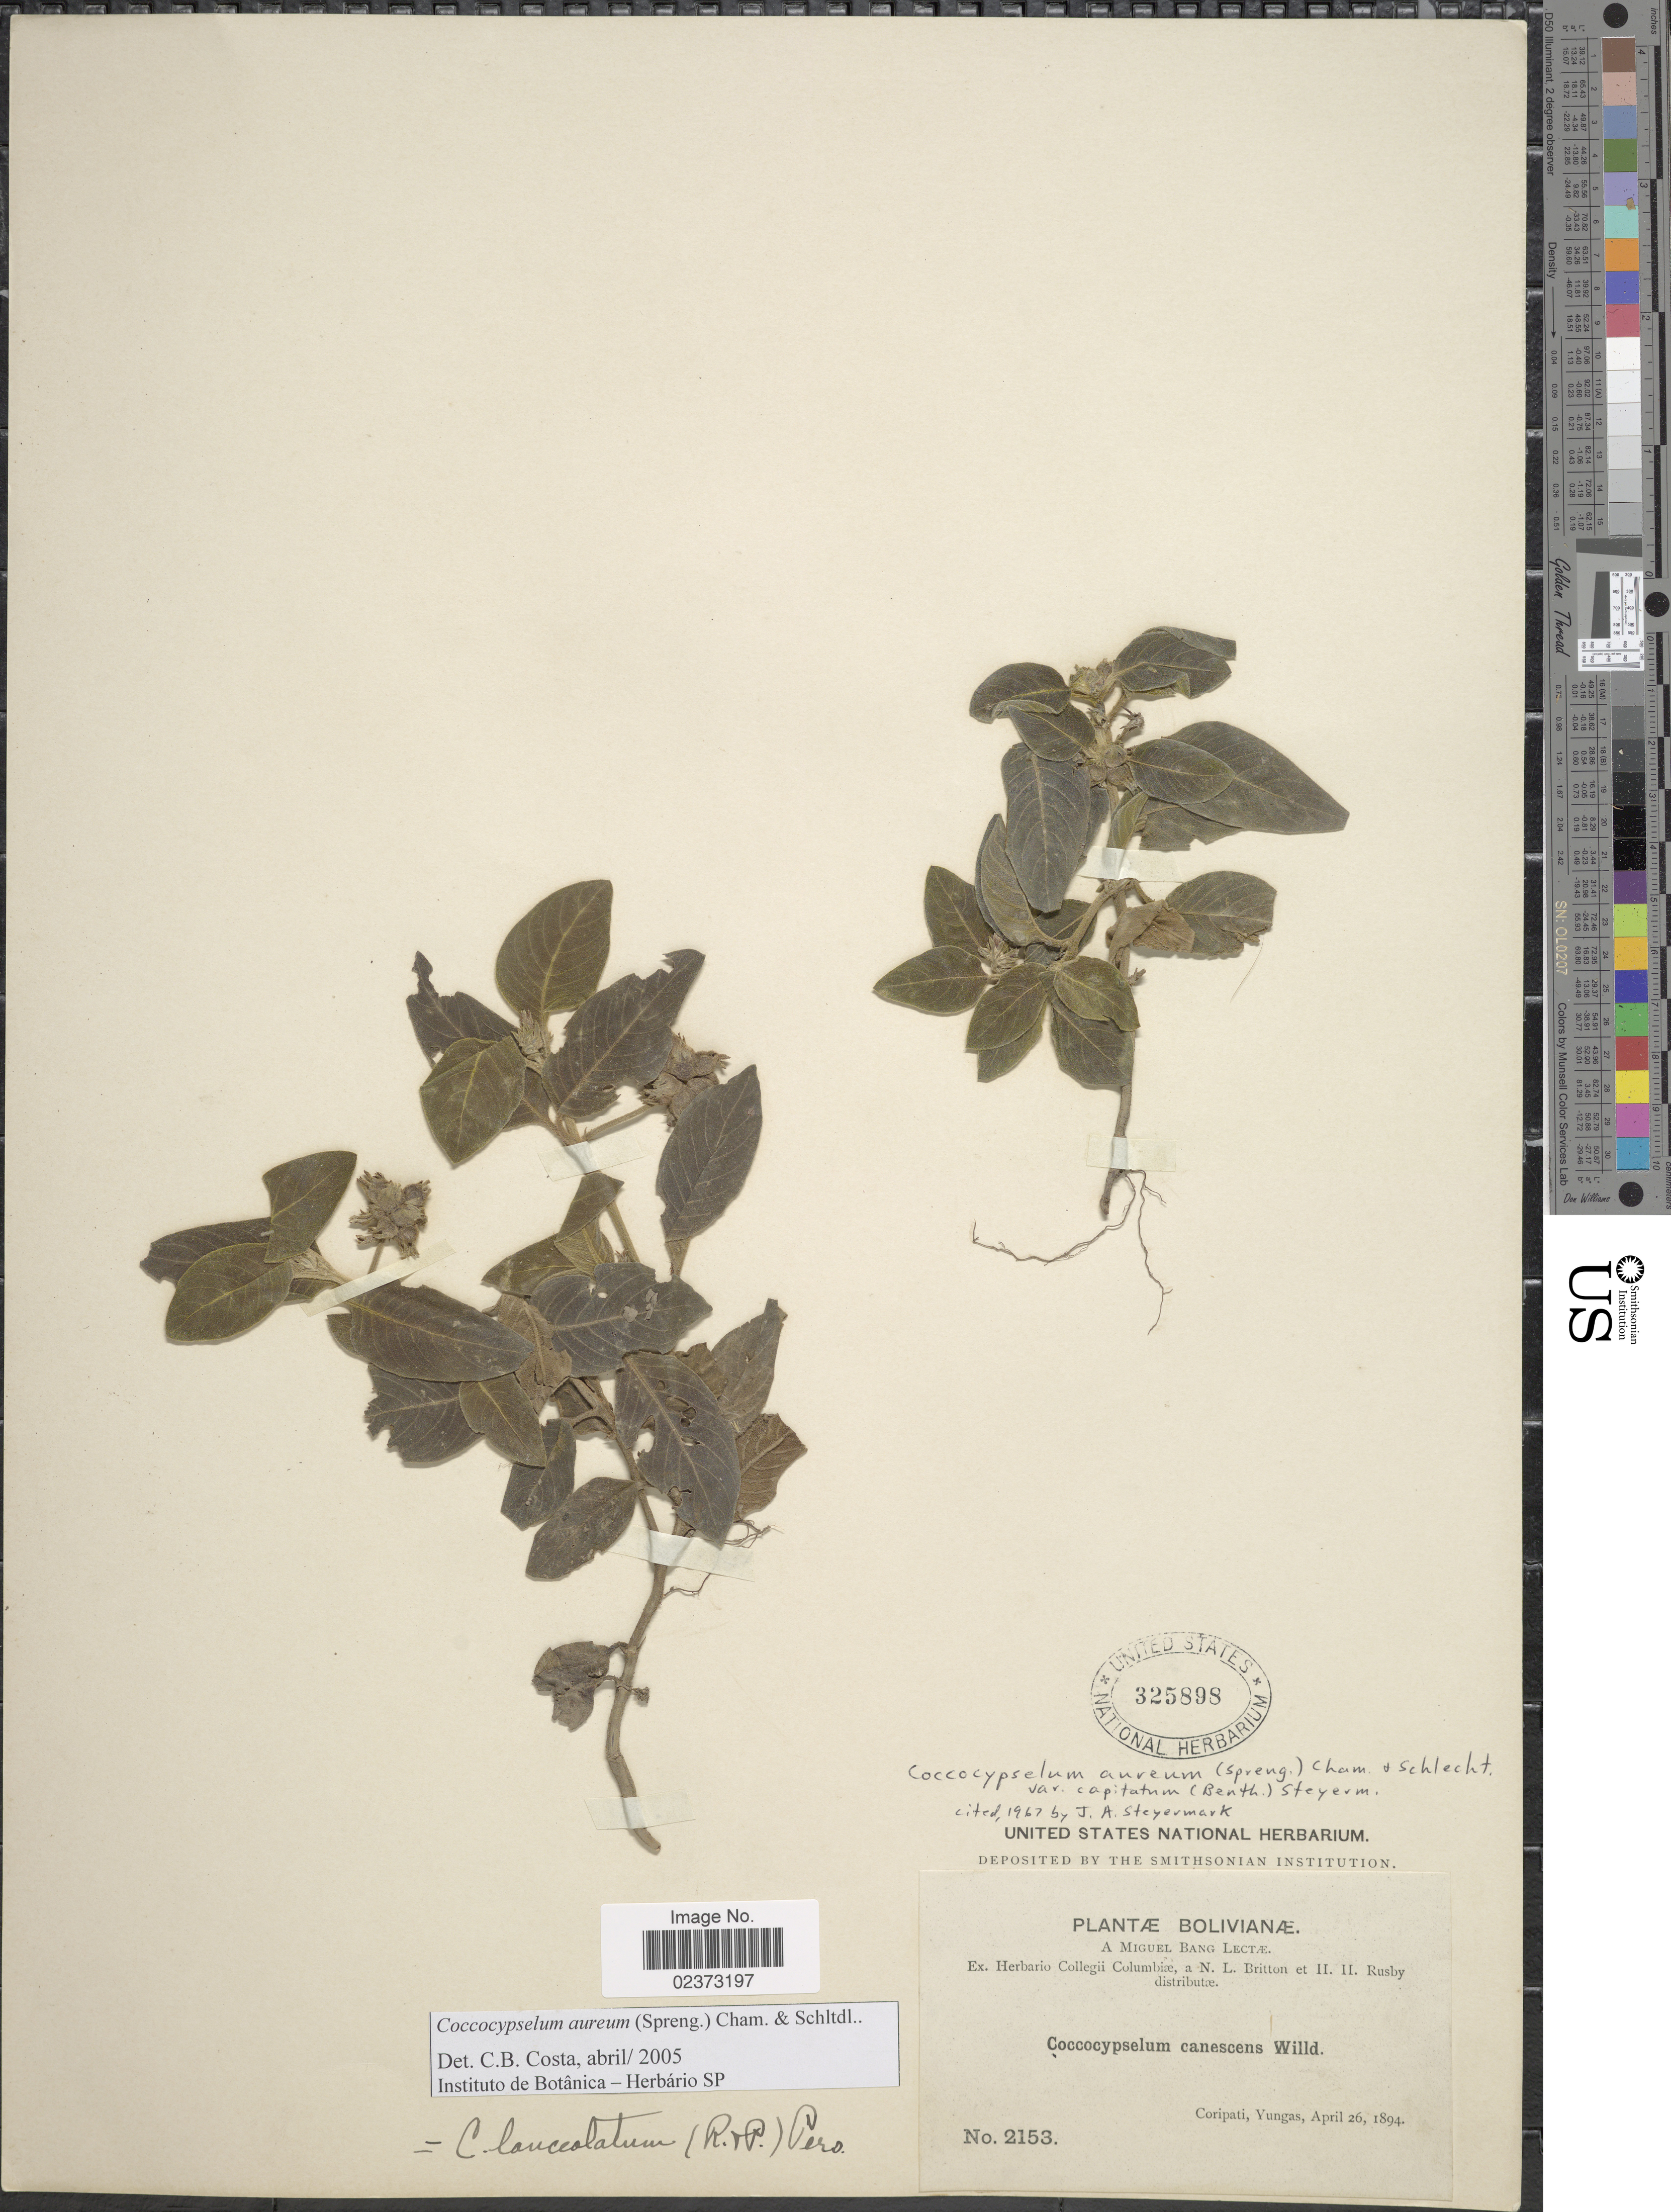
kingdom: Plantae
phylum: Tracheophyta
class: Magnoliopsida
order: Gentianales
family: Rubiaceae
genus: Coccocypselum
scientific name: Coccocypselum aureum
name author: (Spreng.) Cham. & Schltdl.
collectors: M. Bang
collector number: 2153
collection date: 1894-04-26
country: Bolivia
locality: Coripati, Yungas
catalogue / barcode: US 325898